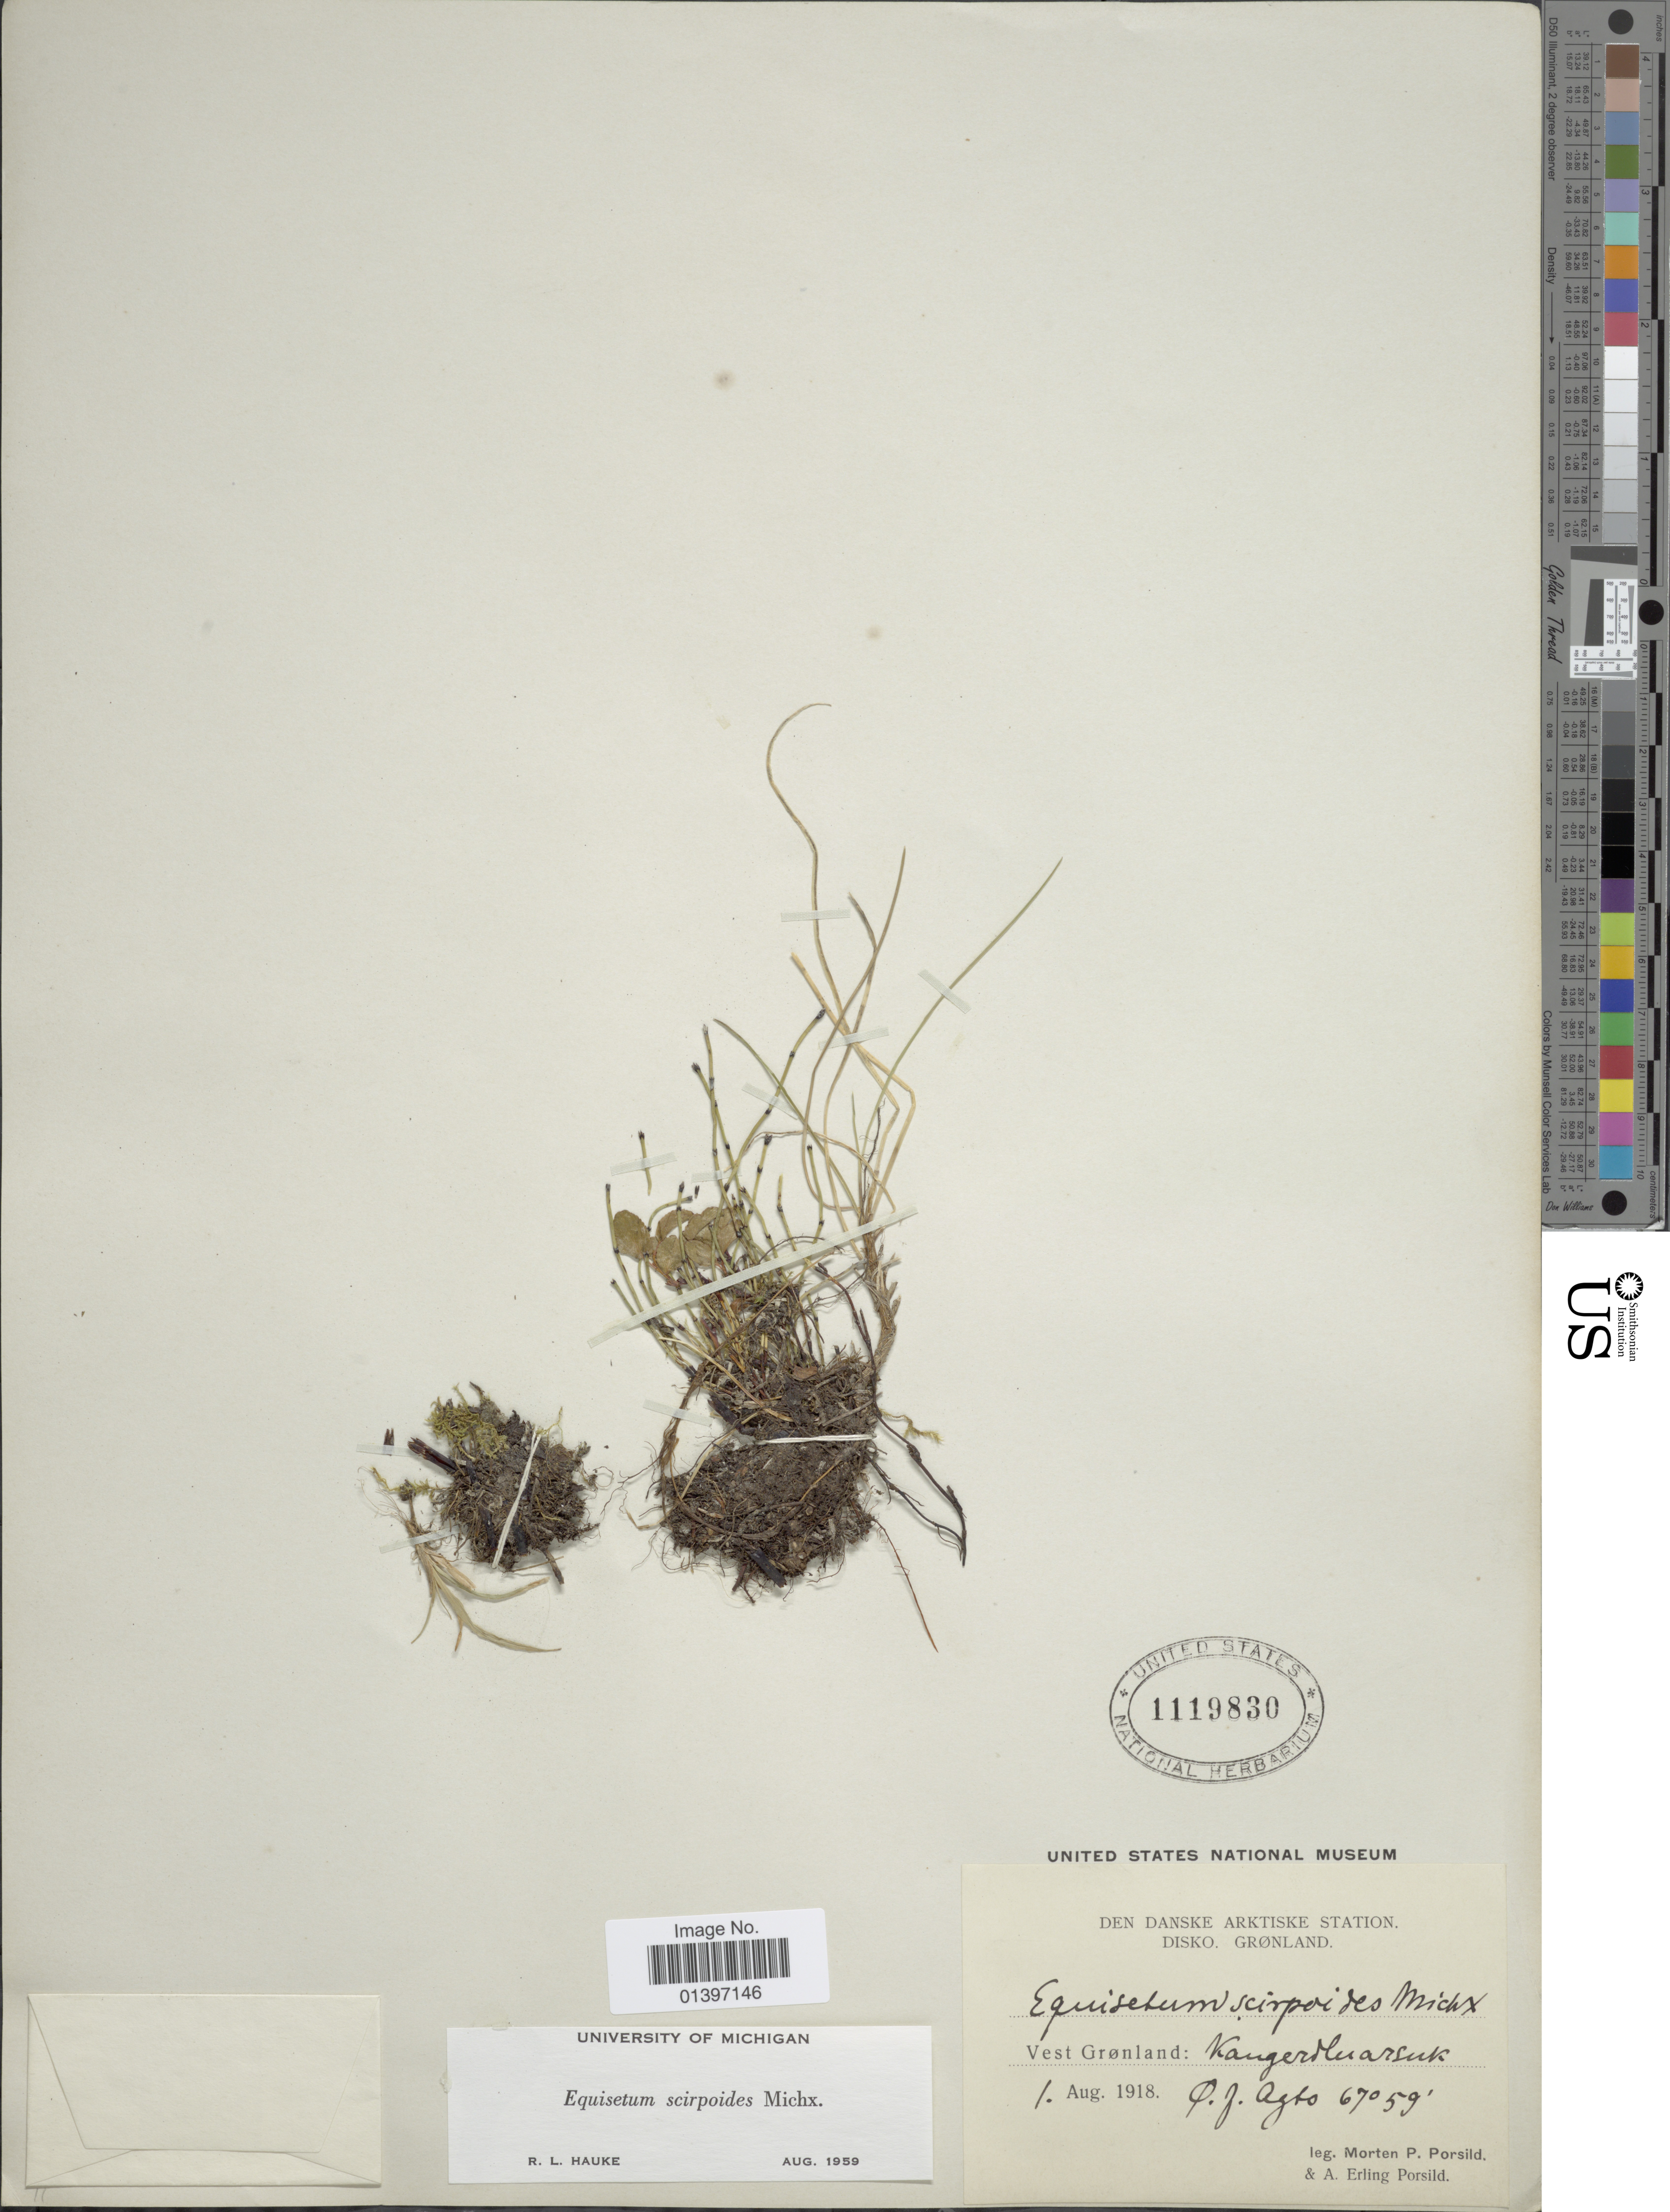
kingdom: Plantae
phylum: Tracheophyta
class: Polypodiopsida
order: Equisetales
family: Equisetaceae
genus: Equisetum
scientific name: Equisetum scirpoides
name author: Michx.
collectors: M. P. Porsild & A. E. Porsild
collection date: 1918-08-01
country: Greenland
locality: Den Danske Arktiske station Disko Grønland, Vest Grønland: Kangerdluarsuk, Ø.J. Agto.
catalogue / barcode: US 1119830